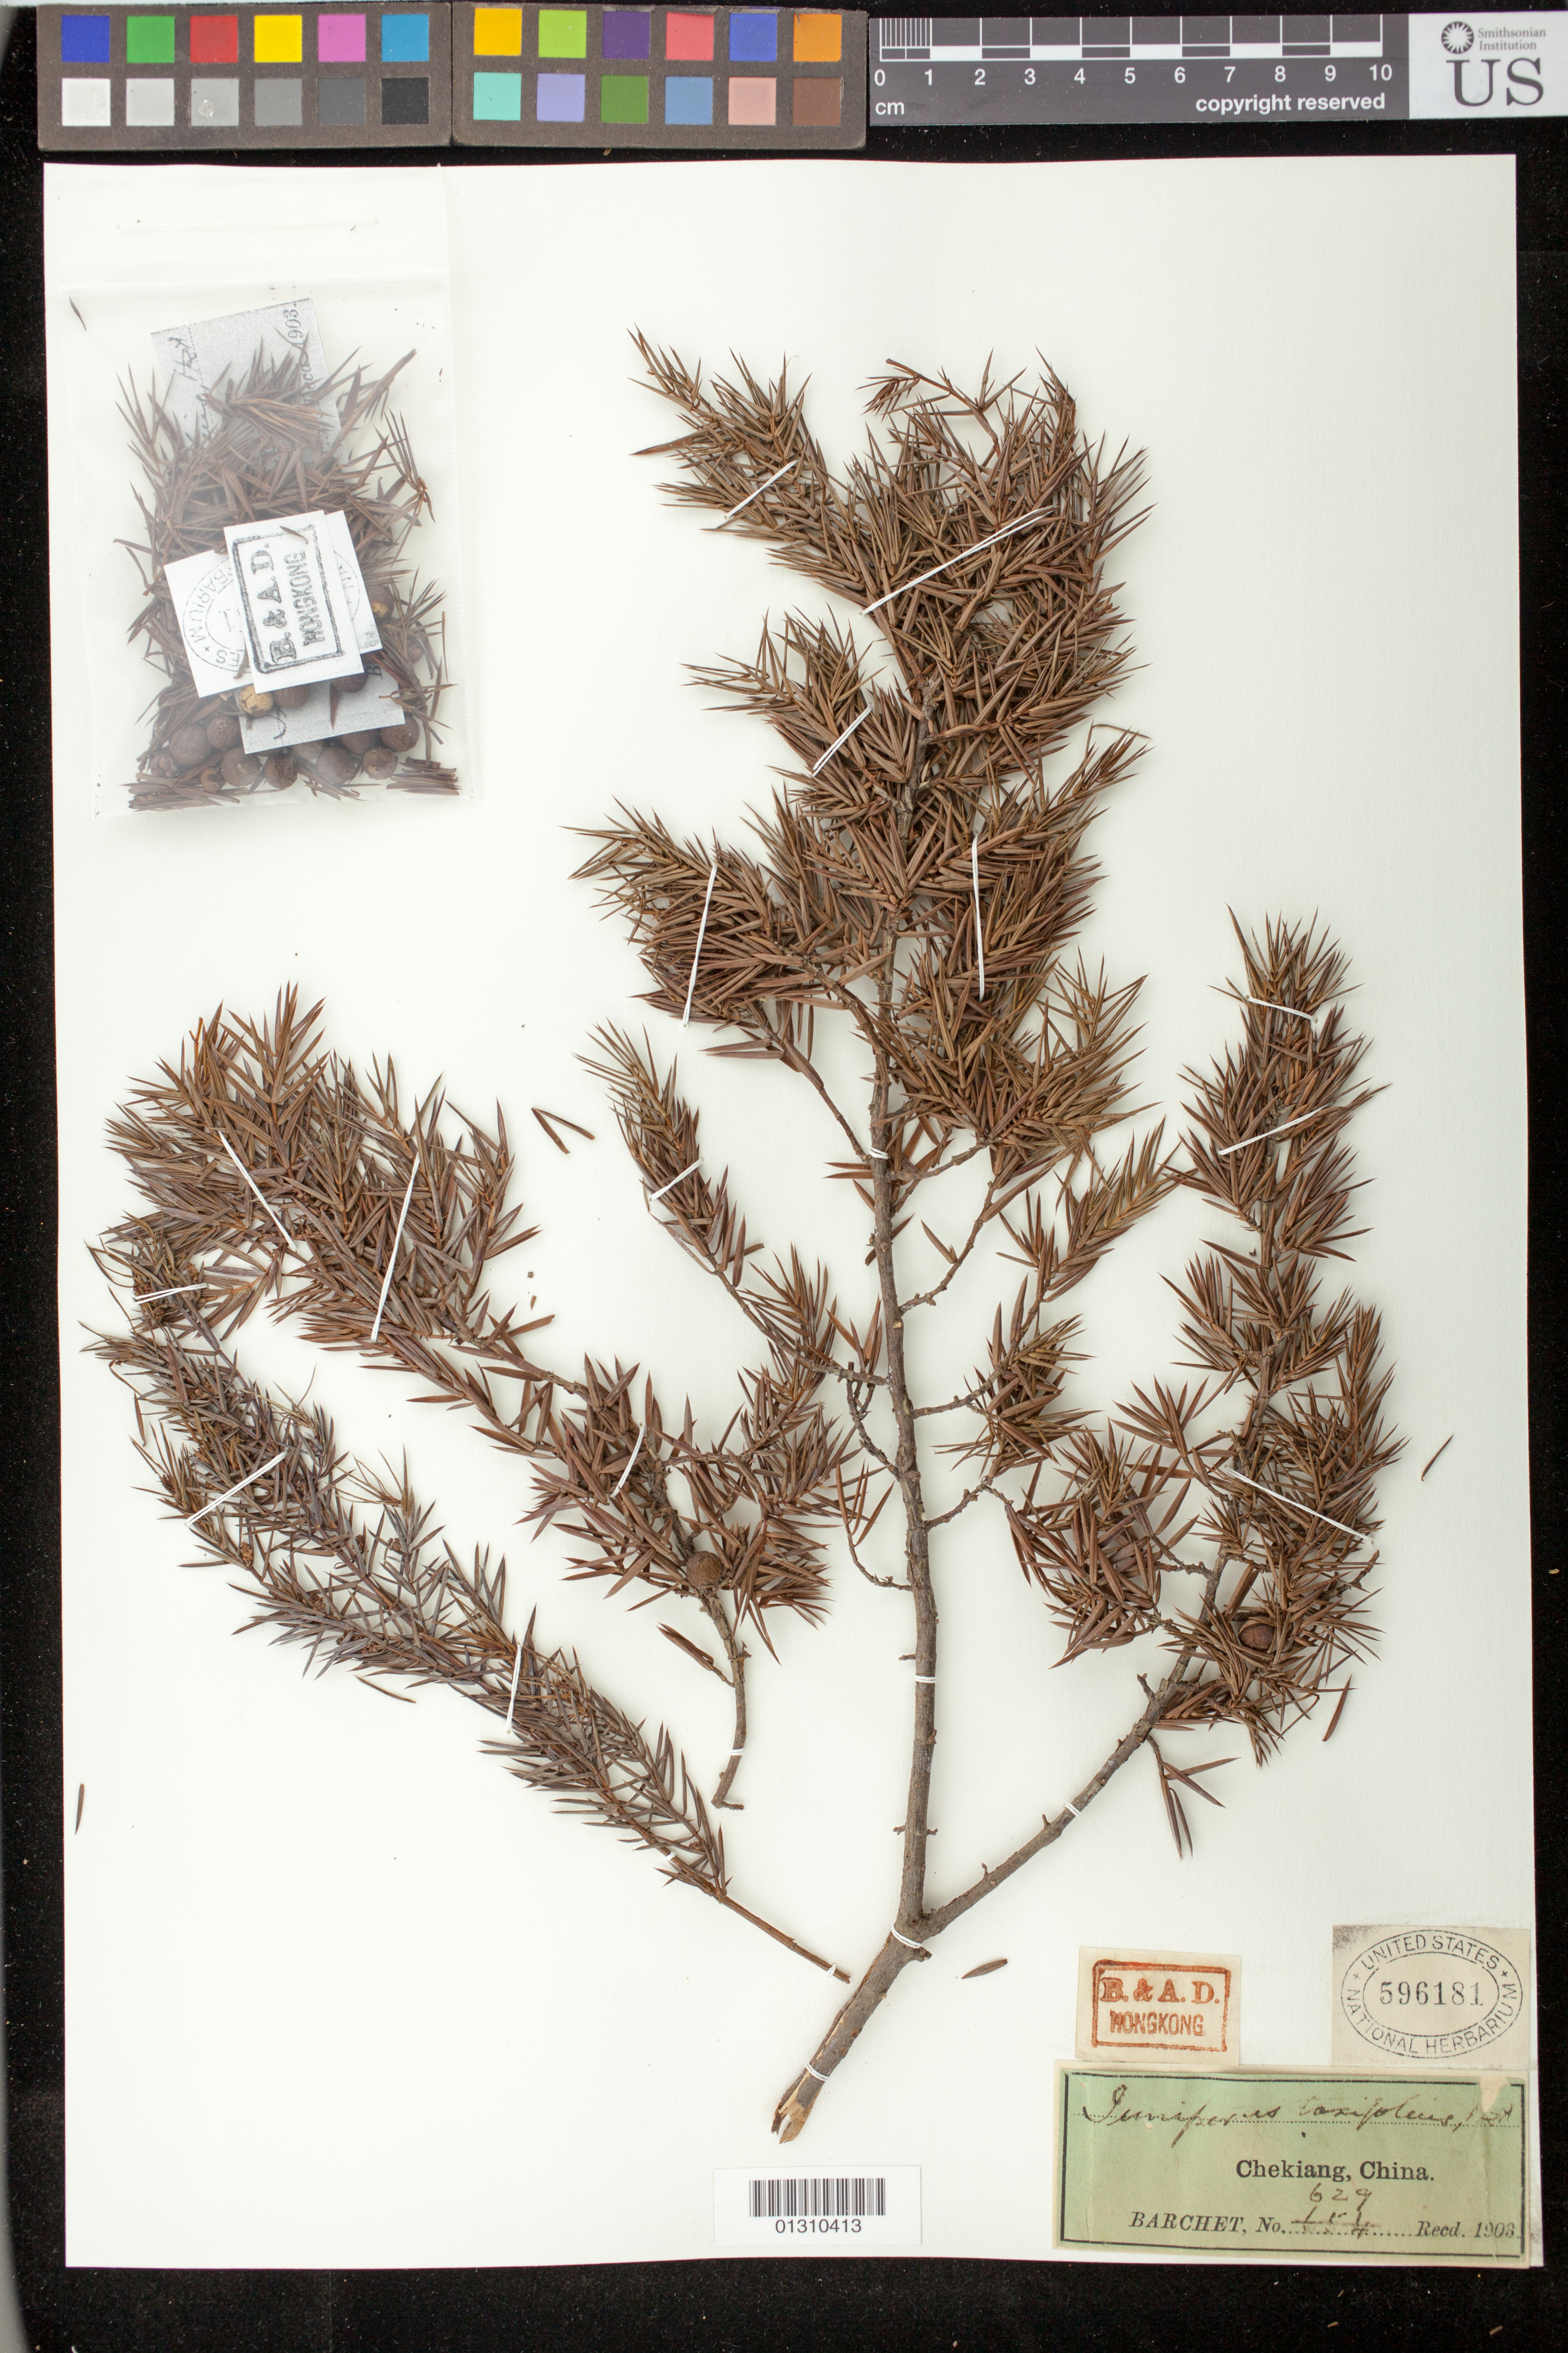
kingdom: Plantae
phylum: Tracheophyta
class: Pinopsida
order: Pinales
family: Cupressaceae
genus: Juniperus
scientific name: Juniperus taxifolia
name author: Hook. & Arn.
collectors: Barchet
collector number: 629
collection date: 1903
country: China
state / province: Zhejiang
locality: Chekiang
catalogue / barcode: US 596181